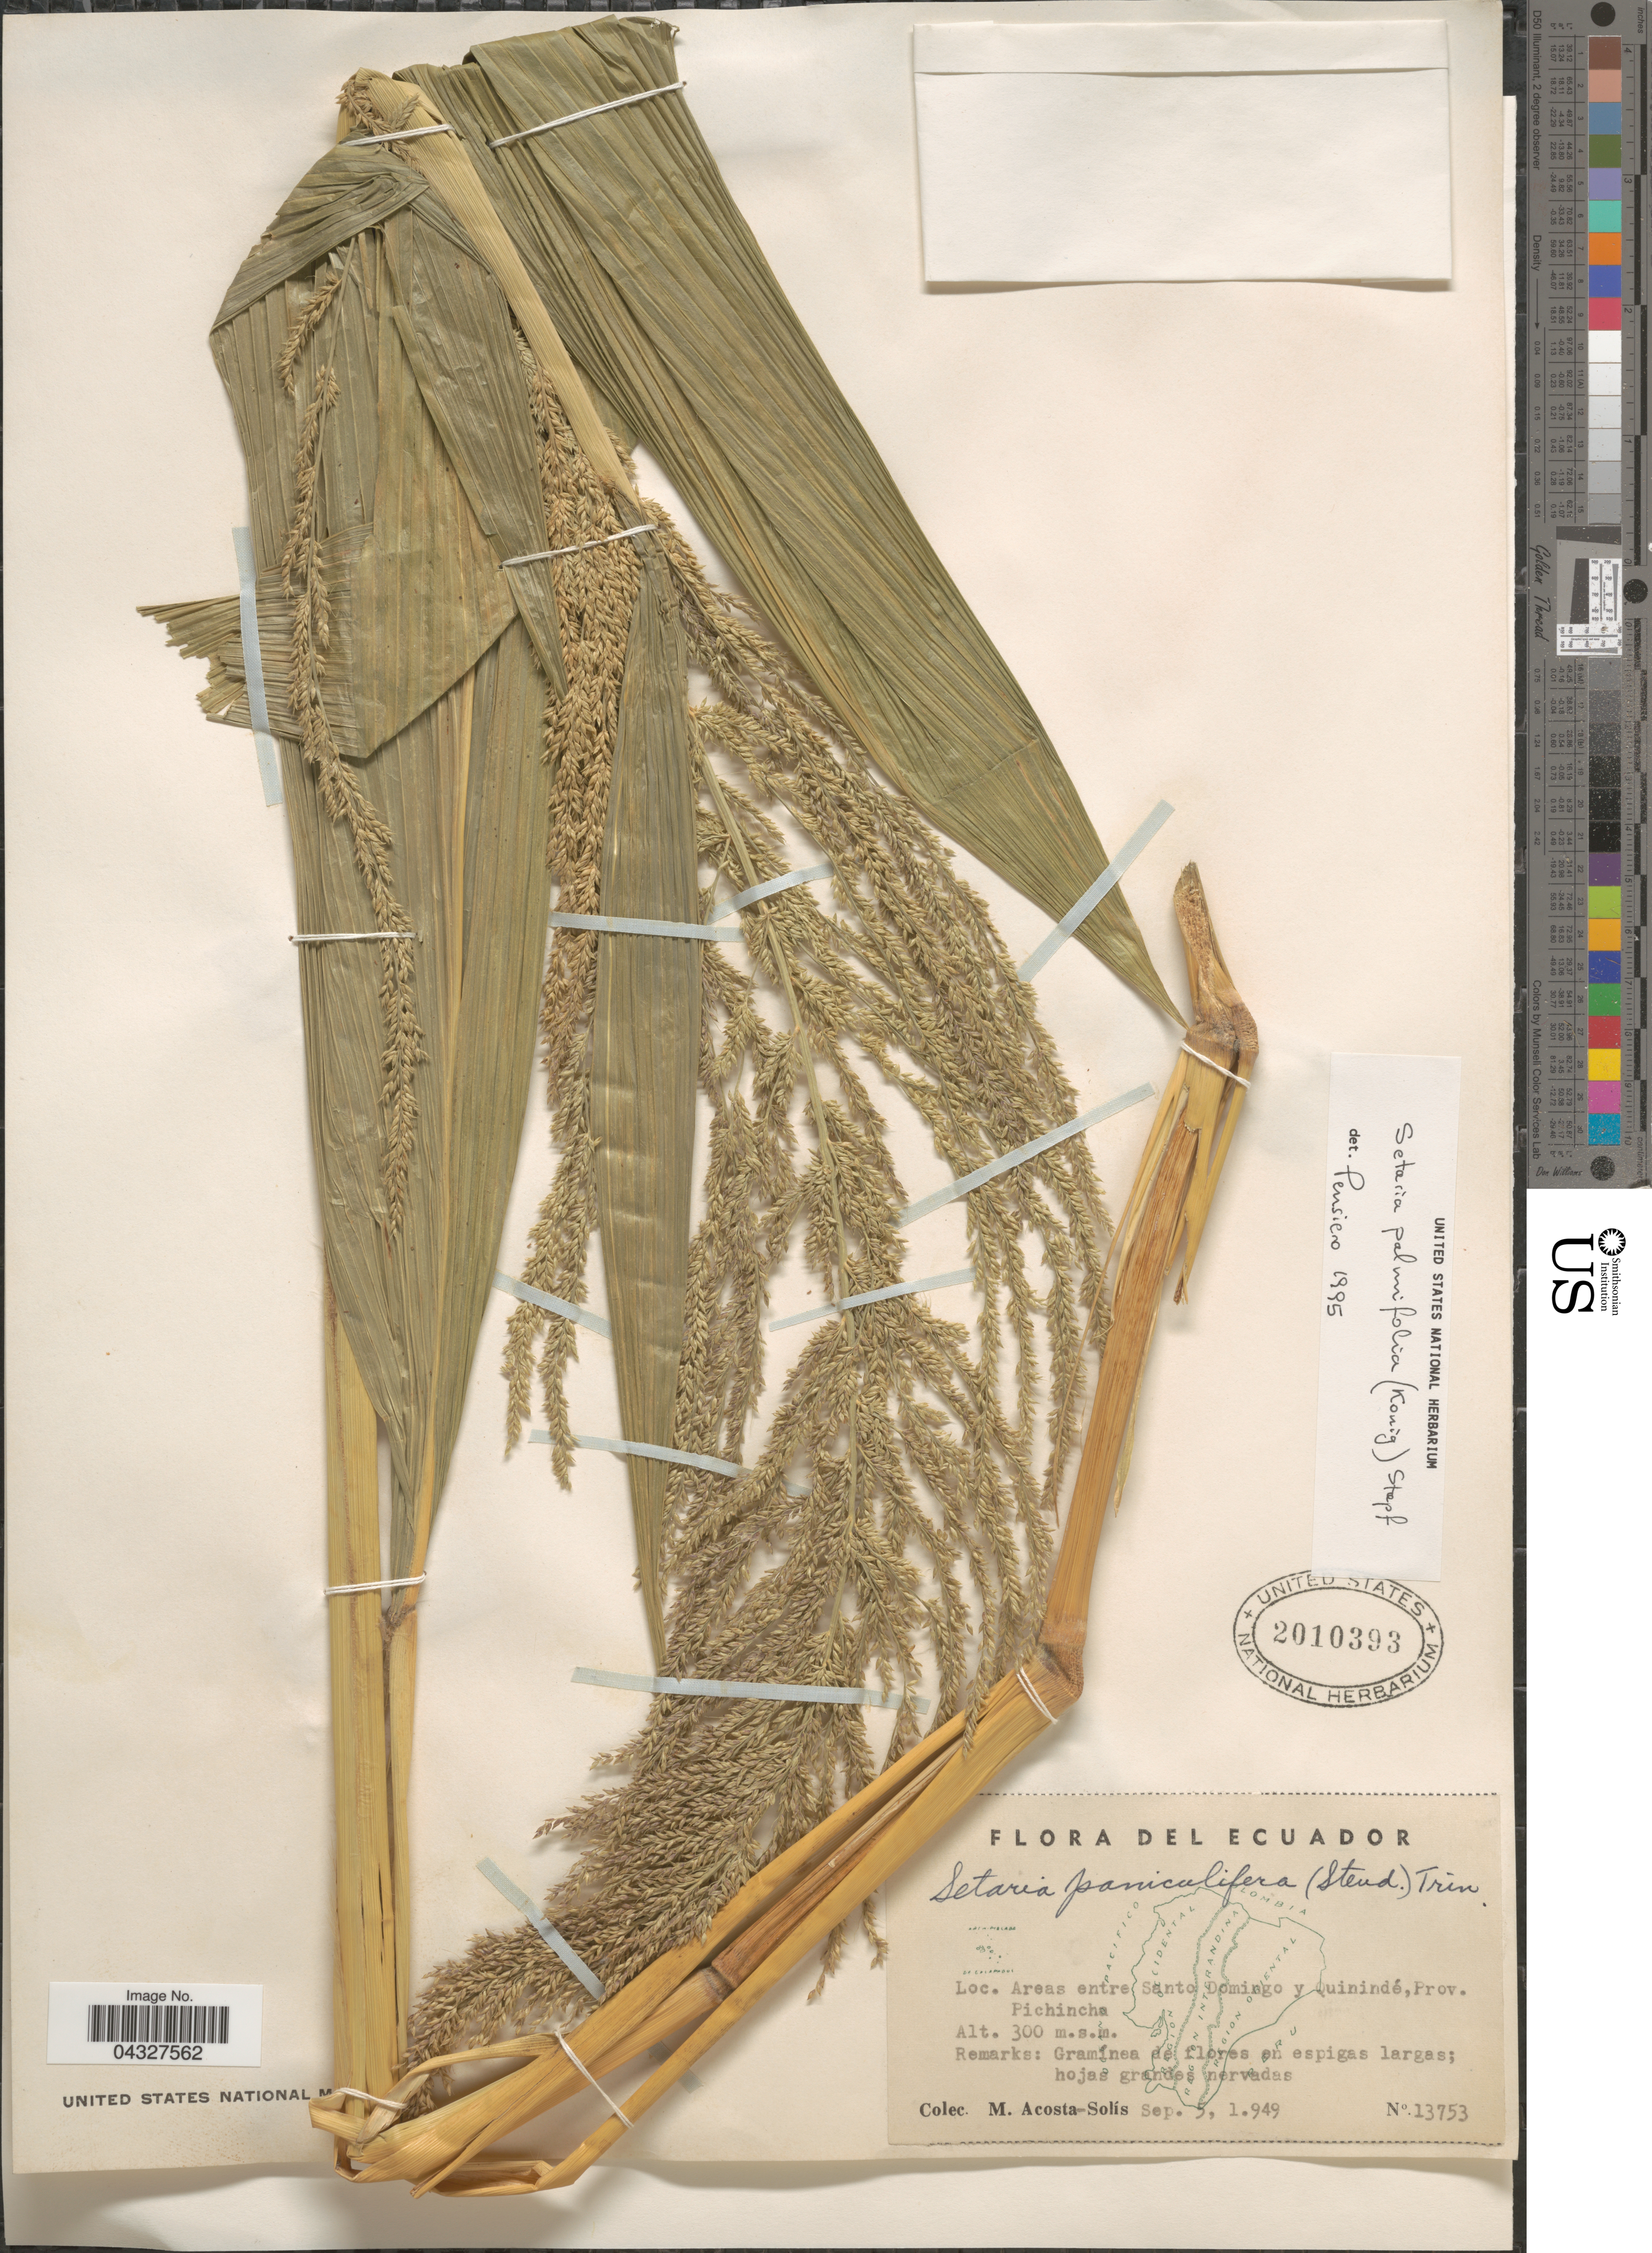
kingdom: Plantae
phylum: Tracheophyta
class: Liliopsida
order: Poales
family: Poaceae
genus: Setaria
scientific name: Setaria palmifolia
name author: (J. Koenig) Stapf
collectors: M. Acosta Solis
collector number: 13753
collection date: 1949-09-05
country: Ecuador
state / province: Pichincha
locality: Areas entre Santo Domingo y Quinindé.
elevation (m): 300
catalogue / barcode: US 2010393